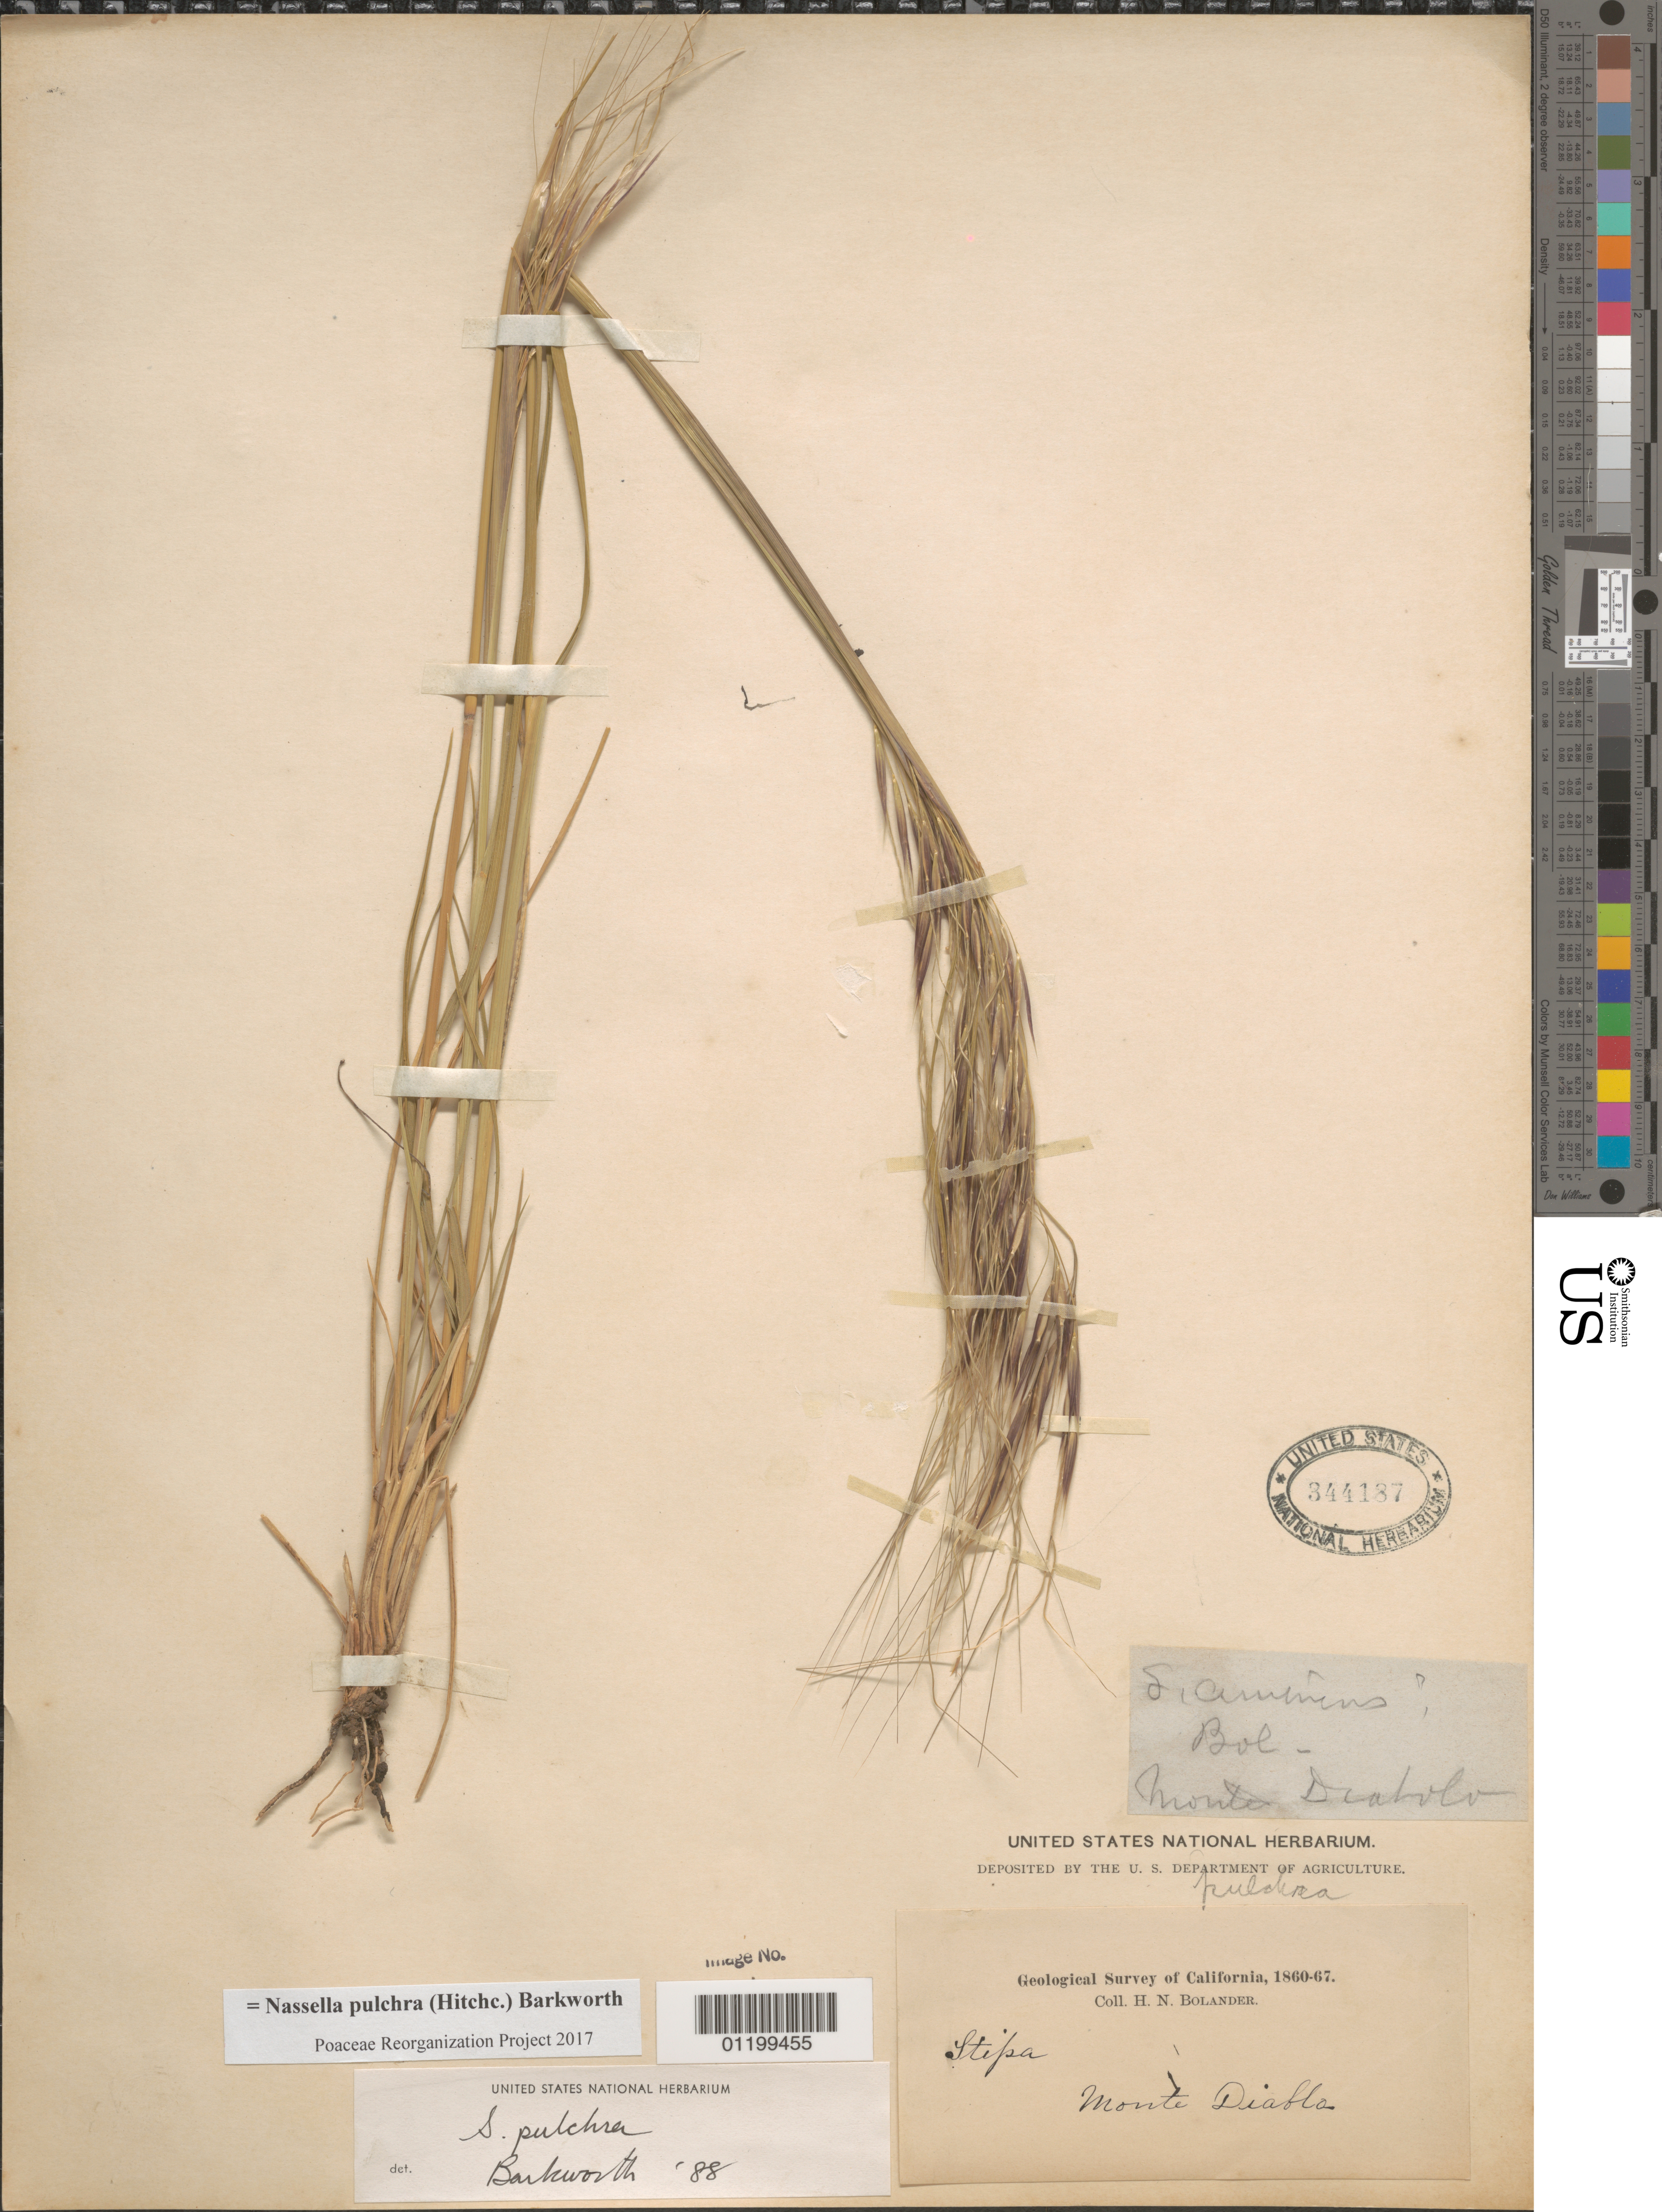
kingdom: Plantae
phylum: Tracheophyta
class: Liliopsida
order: Poales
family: Poaceae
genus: Nassella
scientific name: Nassella pulchra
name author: (Hitchc.) Barkworth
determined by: Poaceae Reorganization Project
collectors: H. Bolander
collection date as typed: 1860 to -- -- 1867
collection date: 1860/1867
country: United States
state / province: California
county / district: Contra Costa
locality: Monte Diablo.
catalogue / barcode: US 344187